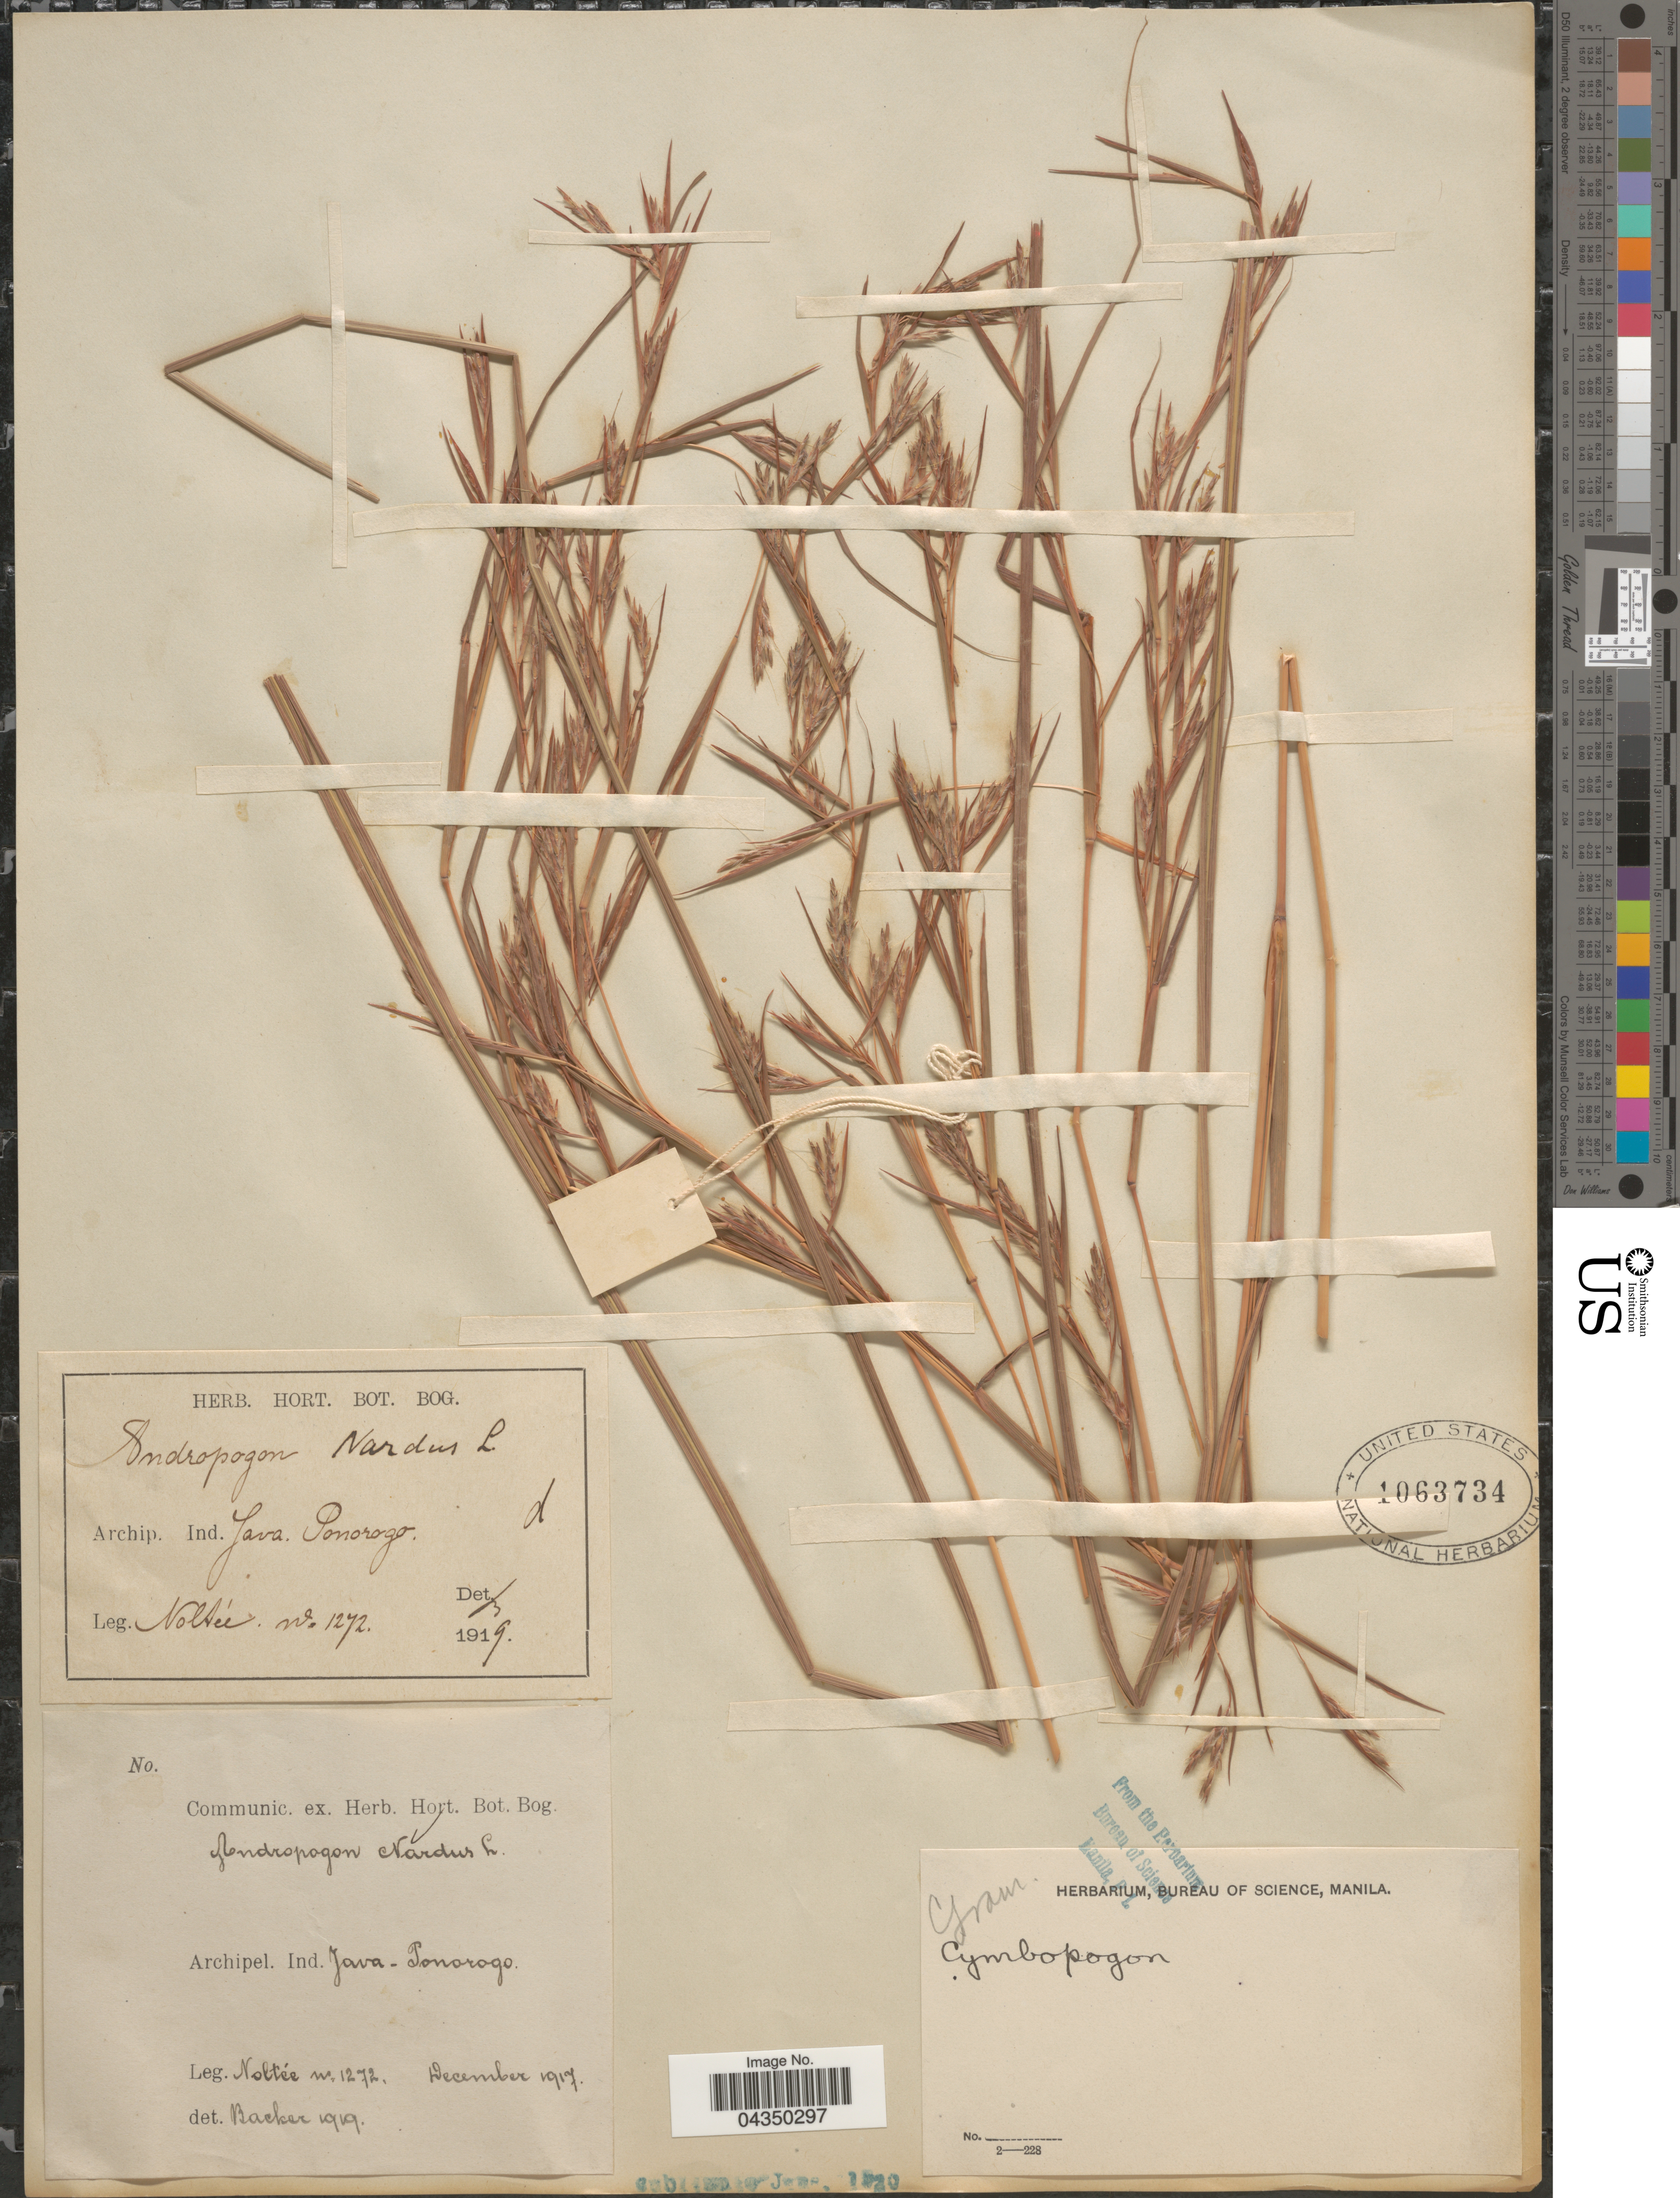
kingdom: Plantae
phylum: Tracheophyta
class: Liliopsida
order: Poales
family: Poaceae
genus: Cymbopogon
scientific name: Cymbopogon nardus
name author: (L.) Rendle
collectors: Noltee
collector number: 1272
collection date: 1919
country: Indonesia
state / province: Java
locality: Archp. Ind. Java. Ponorogo.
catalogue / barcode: US 1063734